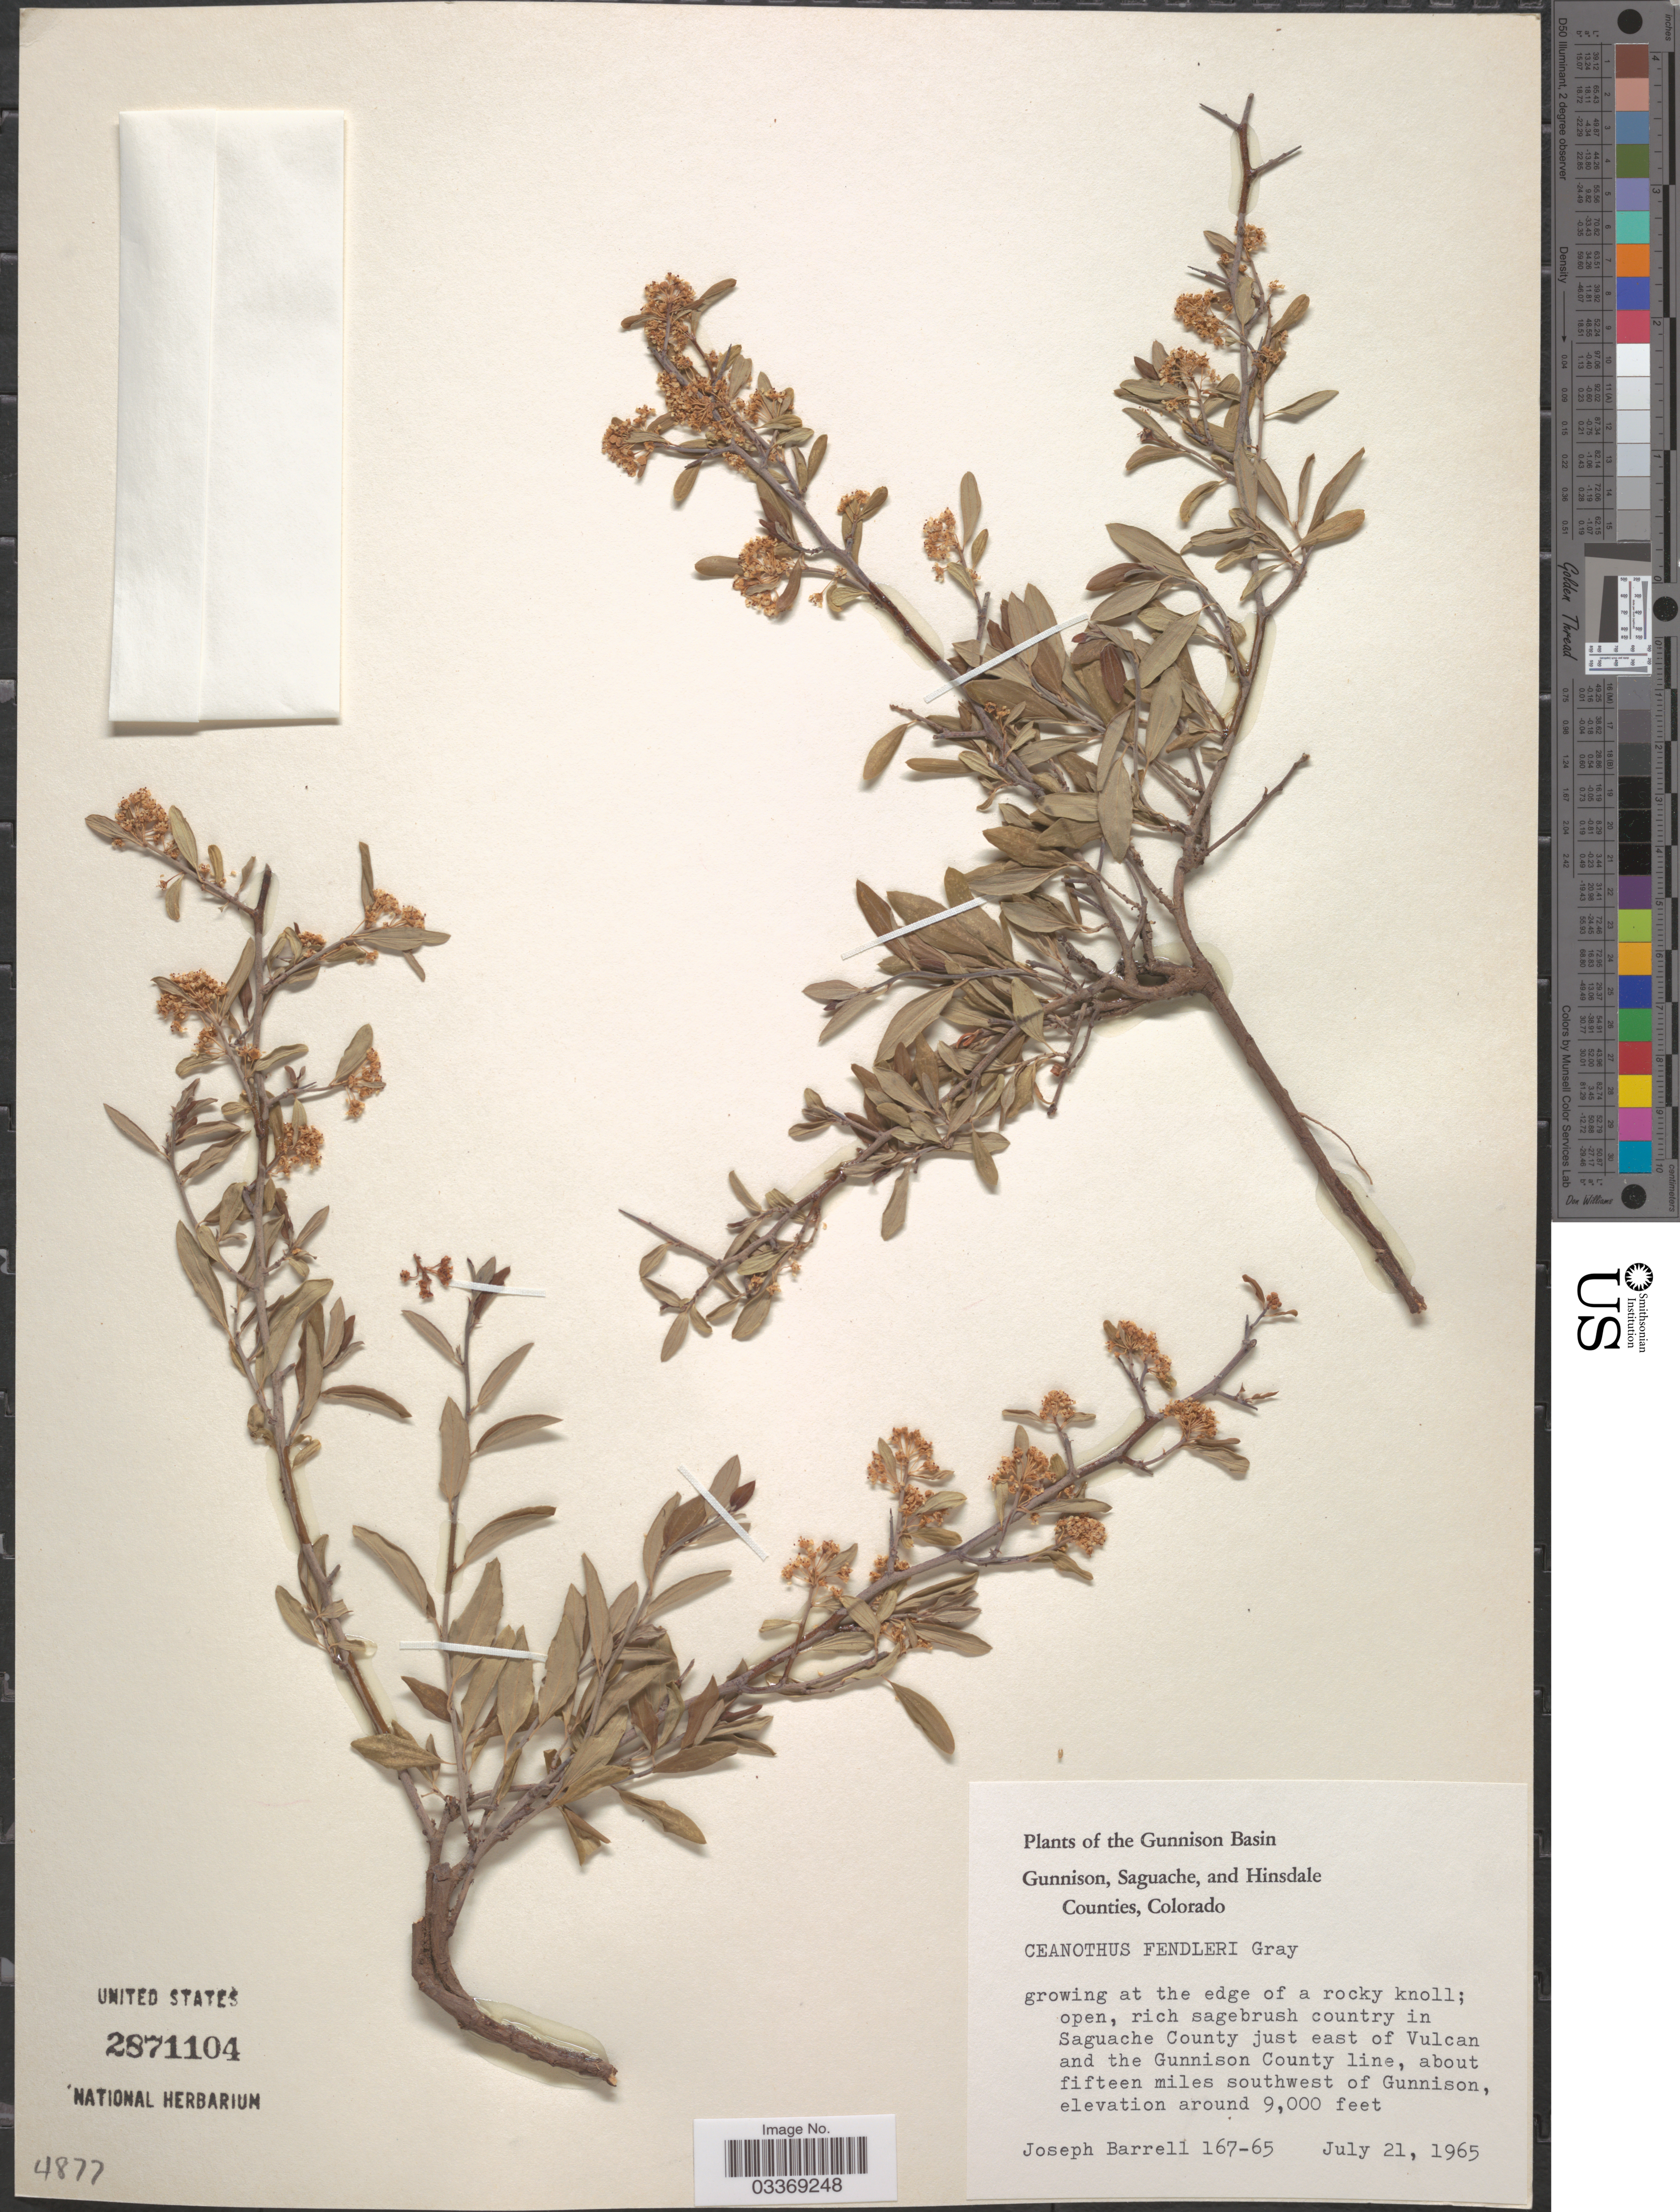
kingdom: Plantae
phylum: Tracheophyta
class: Magnoliopsida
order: Rosales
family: Rhamnaceae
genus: Ceanothus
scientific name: Ceanothus fendleri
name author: A. Gray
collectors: J. Barrell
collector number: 167-65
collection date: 1965-07-21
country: United States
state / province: Colorado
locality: The Gunnison Basin, Gunnison, Saguache Counties, rich sagebrush country in Saguache County just east of Vulcan and the Gunnison County line, about fifteen miles southwest of Gunnison.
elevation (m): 2743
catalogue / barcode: US 2871104